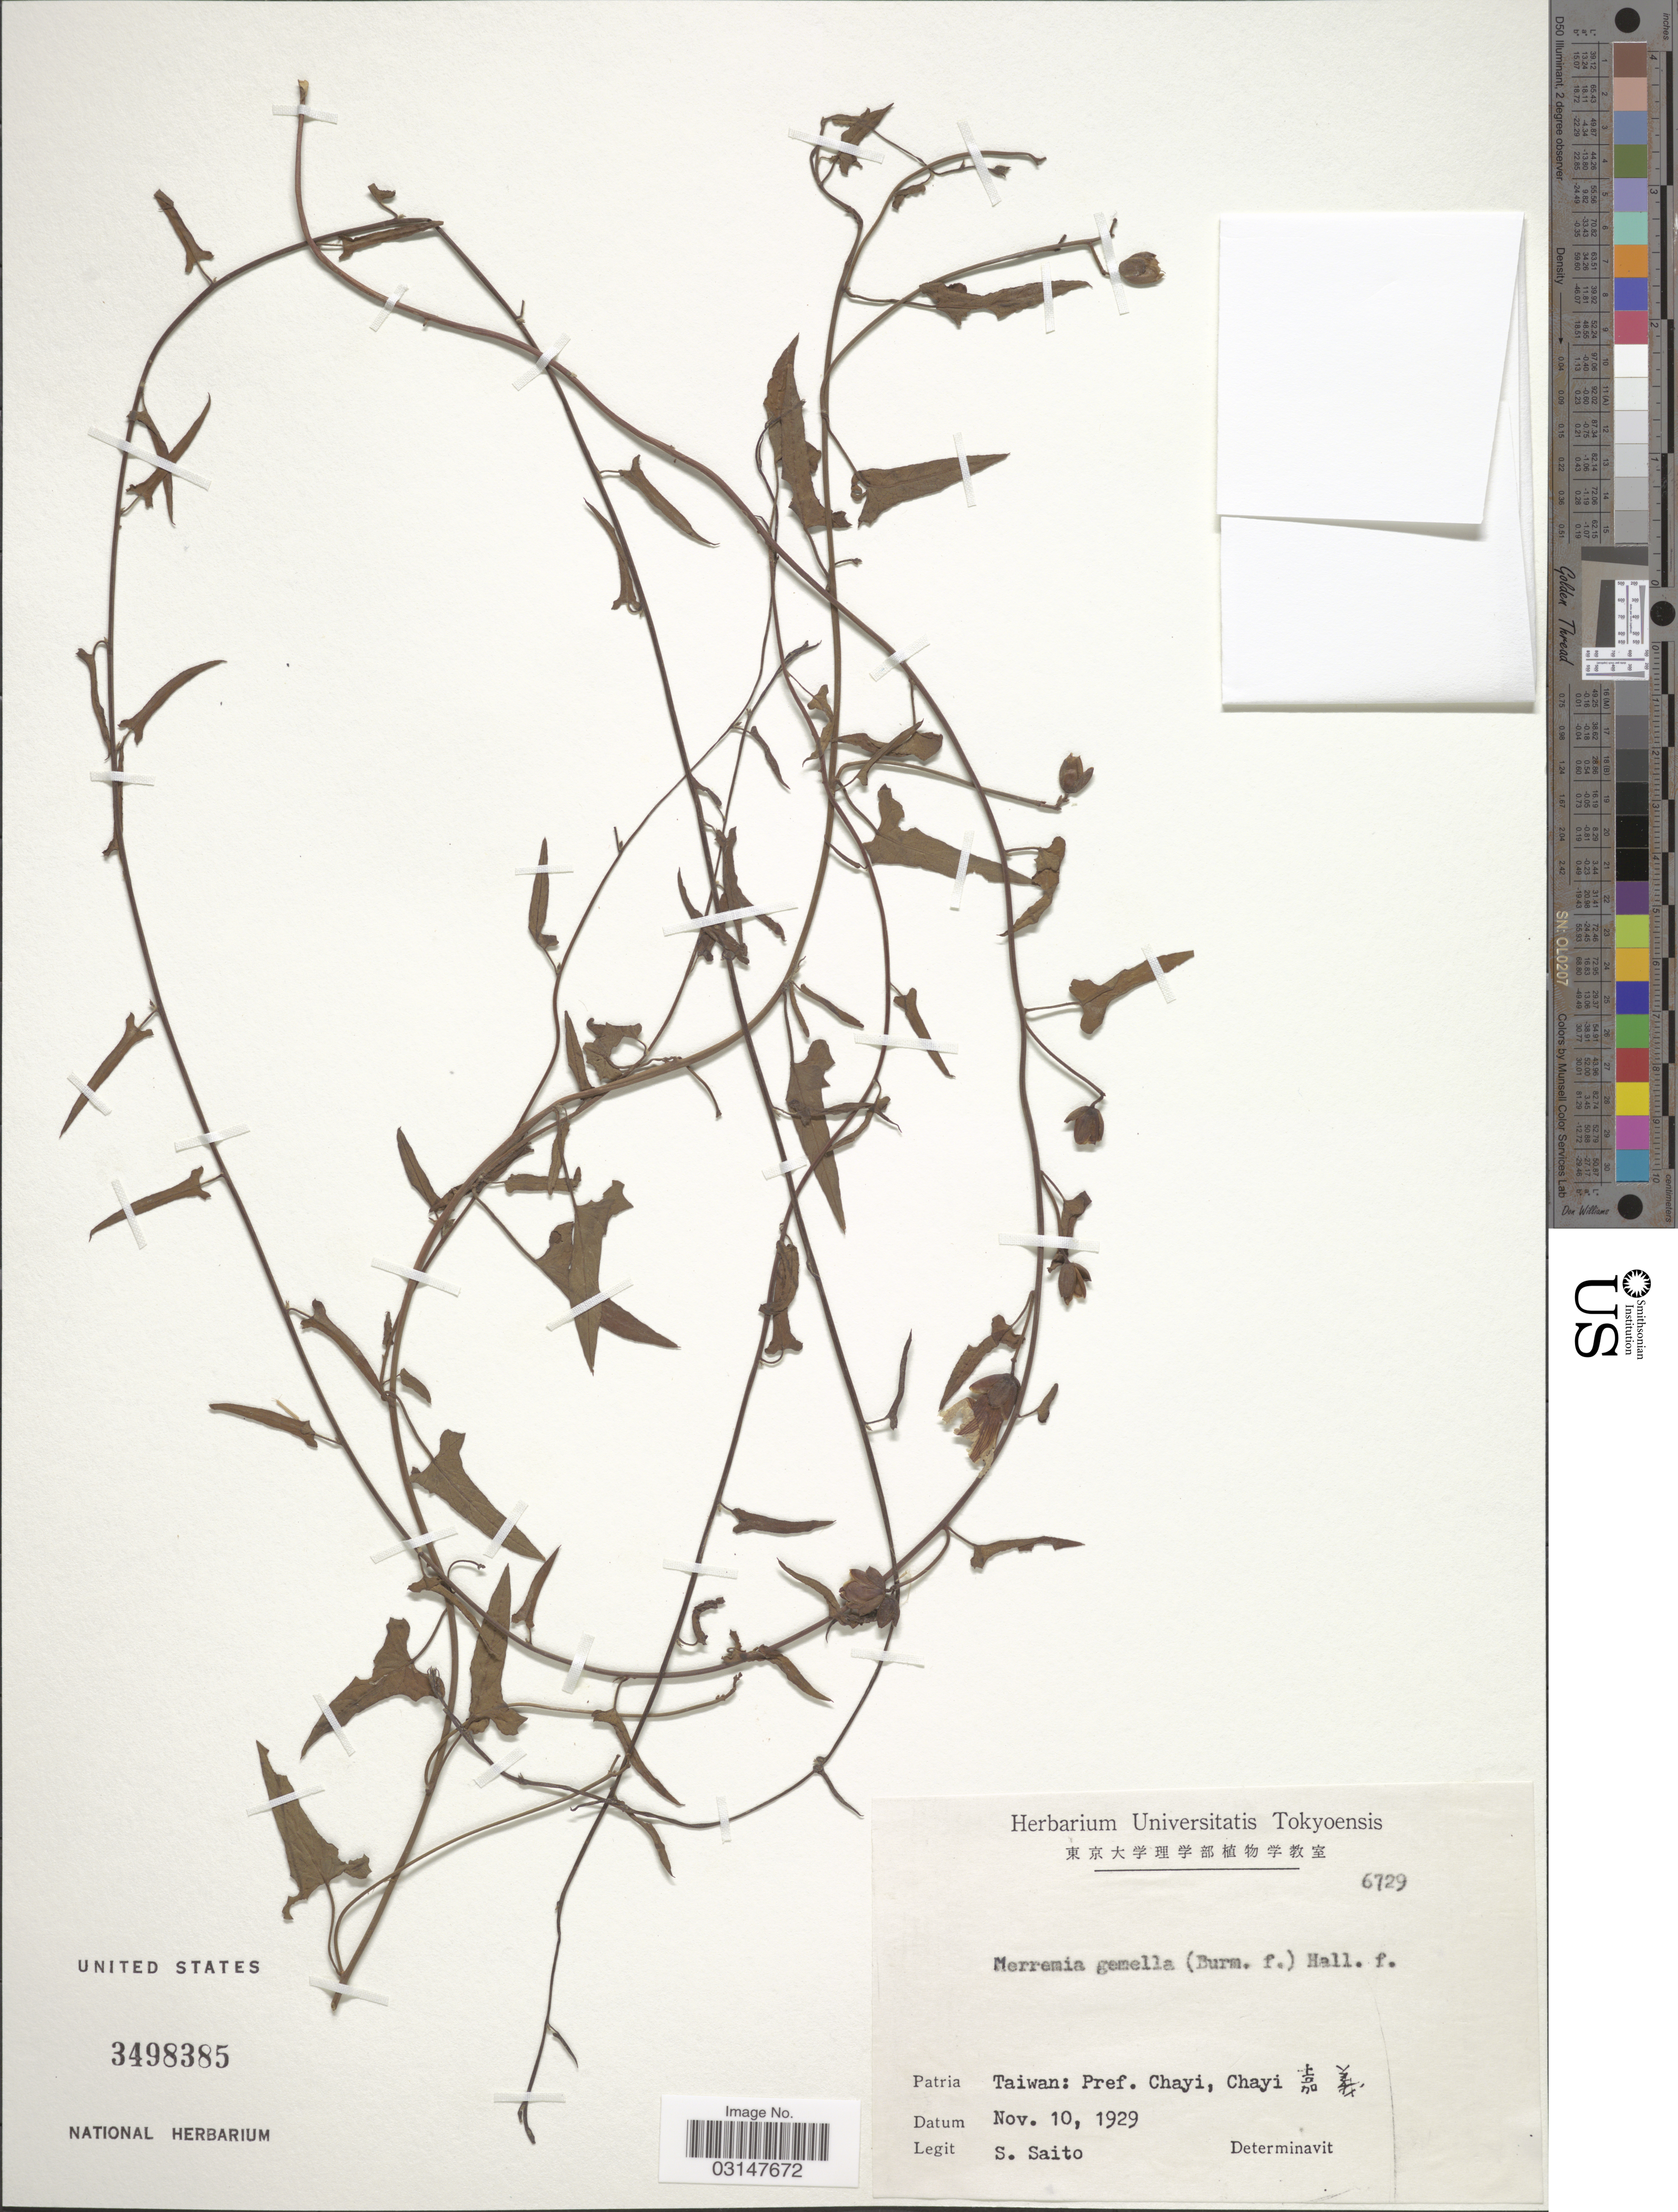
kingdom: Plantae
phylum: Tracheophyta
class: Magnoliopsida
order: Solanales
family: Convolvulaceae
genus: Merremia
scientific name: Merremia gemella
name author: (Burm. f.) Hallier f.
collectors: S. Saito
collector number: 6729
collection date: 1929-11-10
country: Taiwan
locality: Pref. Chayi, Chayi X.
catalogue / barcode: US 3498385